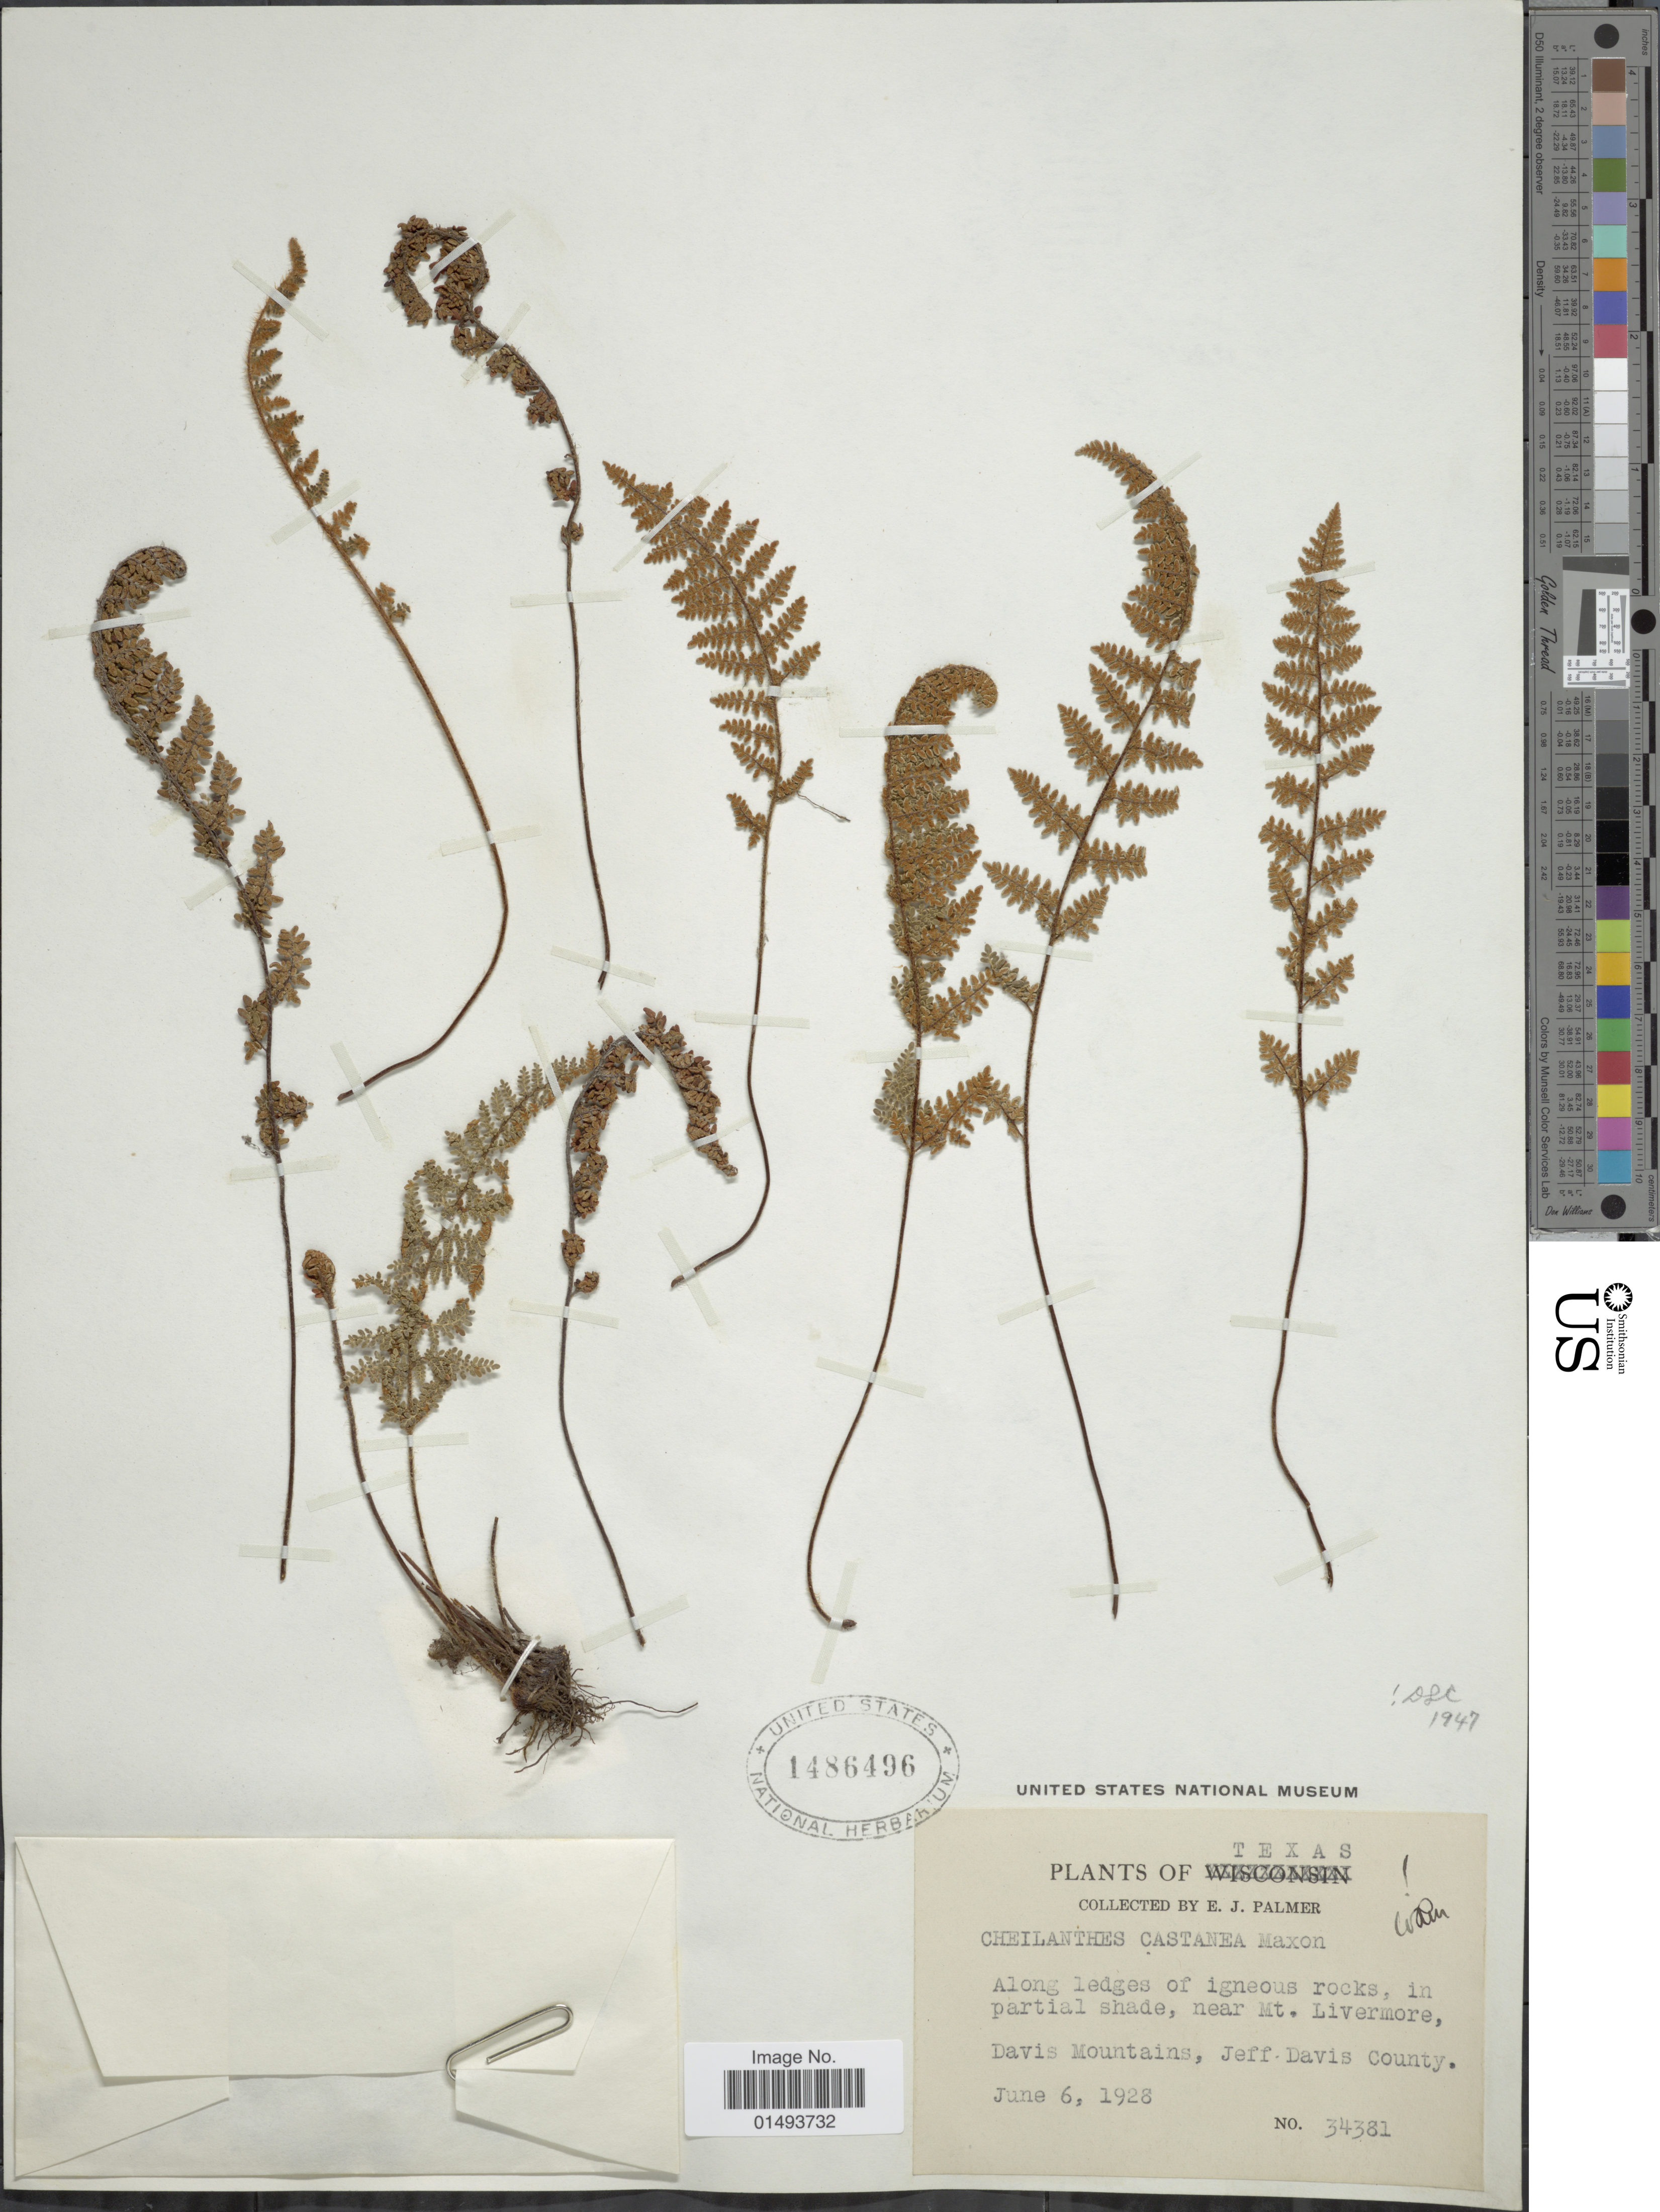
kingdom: Plantae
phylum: Tracheophyta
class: Polypodiopsida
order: Polypodiales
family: Pteridaceae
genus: Myriopteris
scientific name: Myriopteris rufa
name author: Fée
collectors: E. J. Palmer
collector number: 34381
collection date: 1928-06-06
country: United States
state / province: Texas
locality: Plants of Texas, Along ledges of igneous rocks, in partial shade, near Mt. Livermore, Davis Mountains, Jeff Davis County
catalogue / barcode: US 1486496